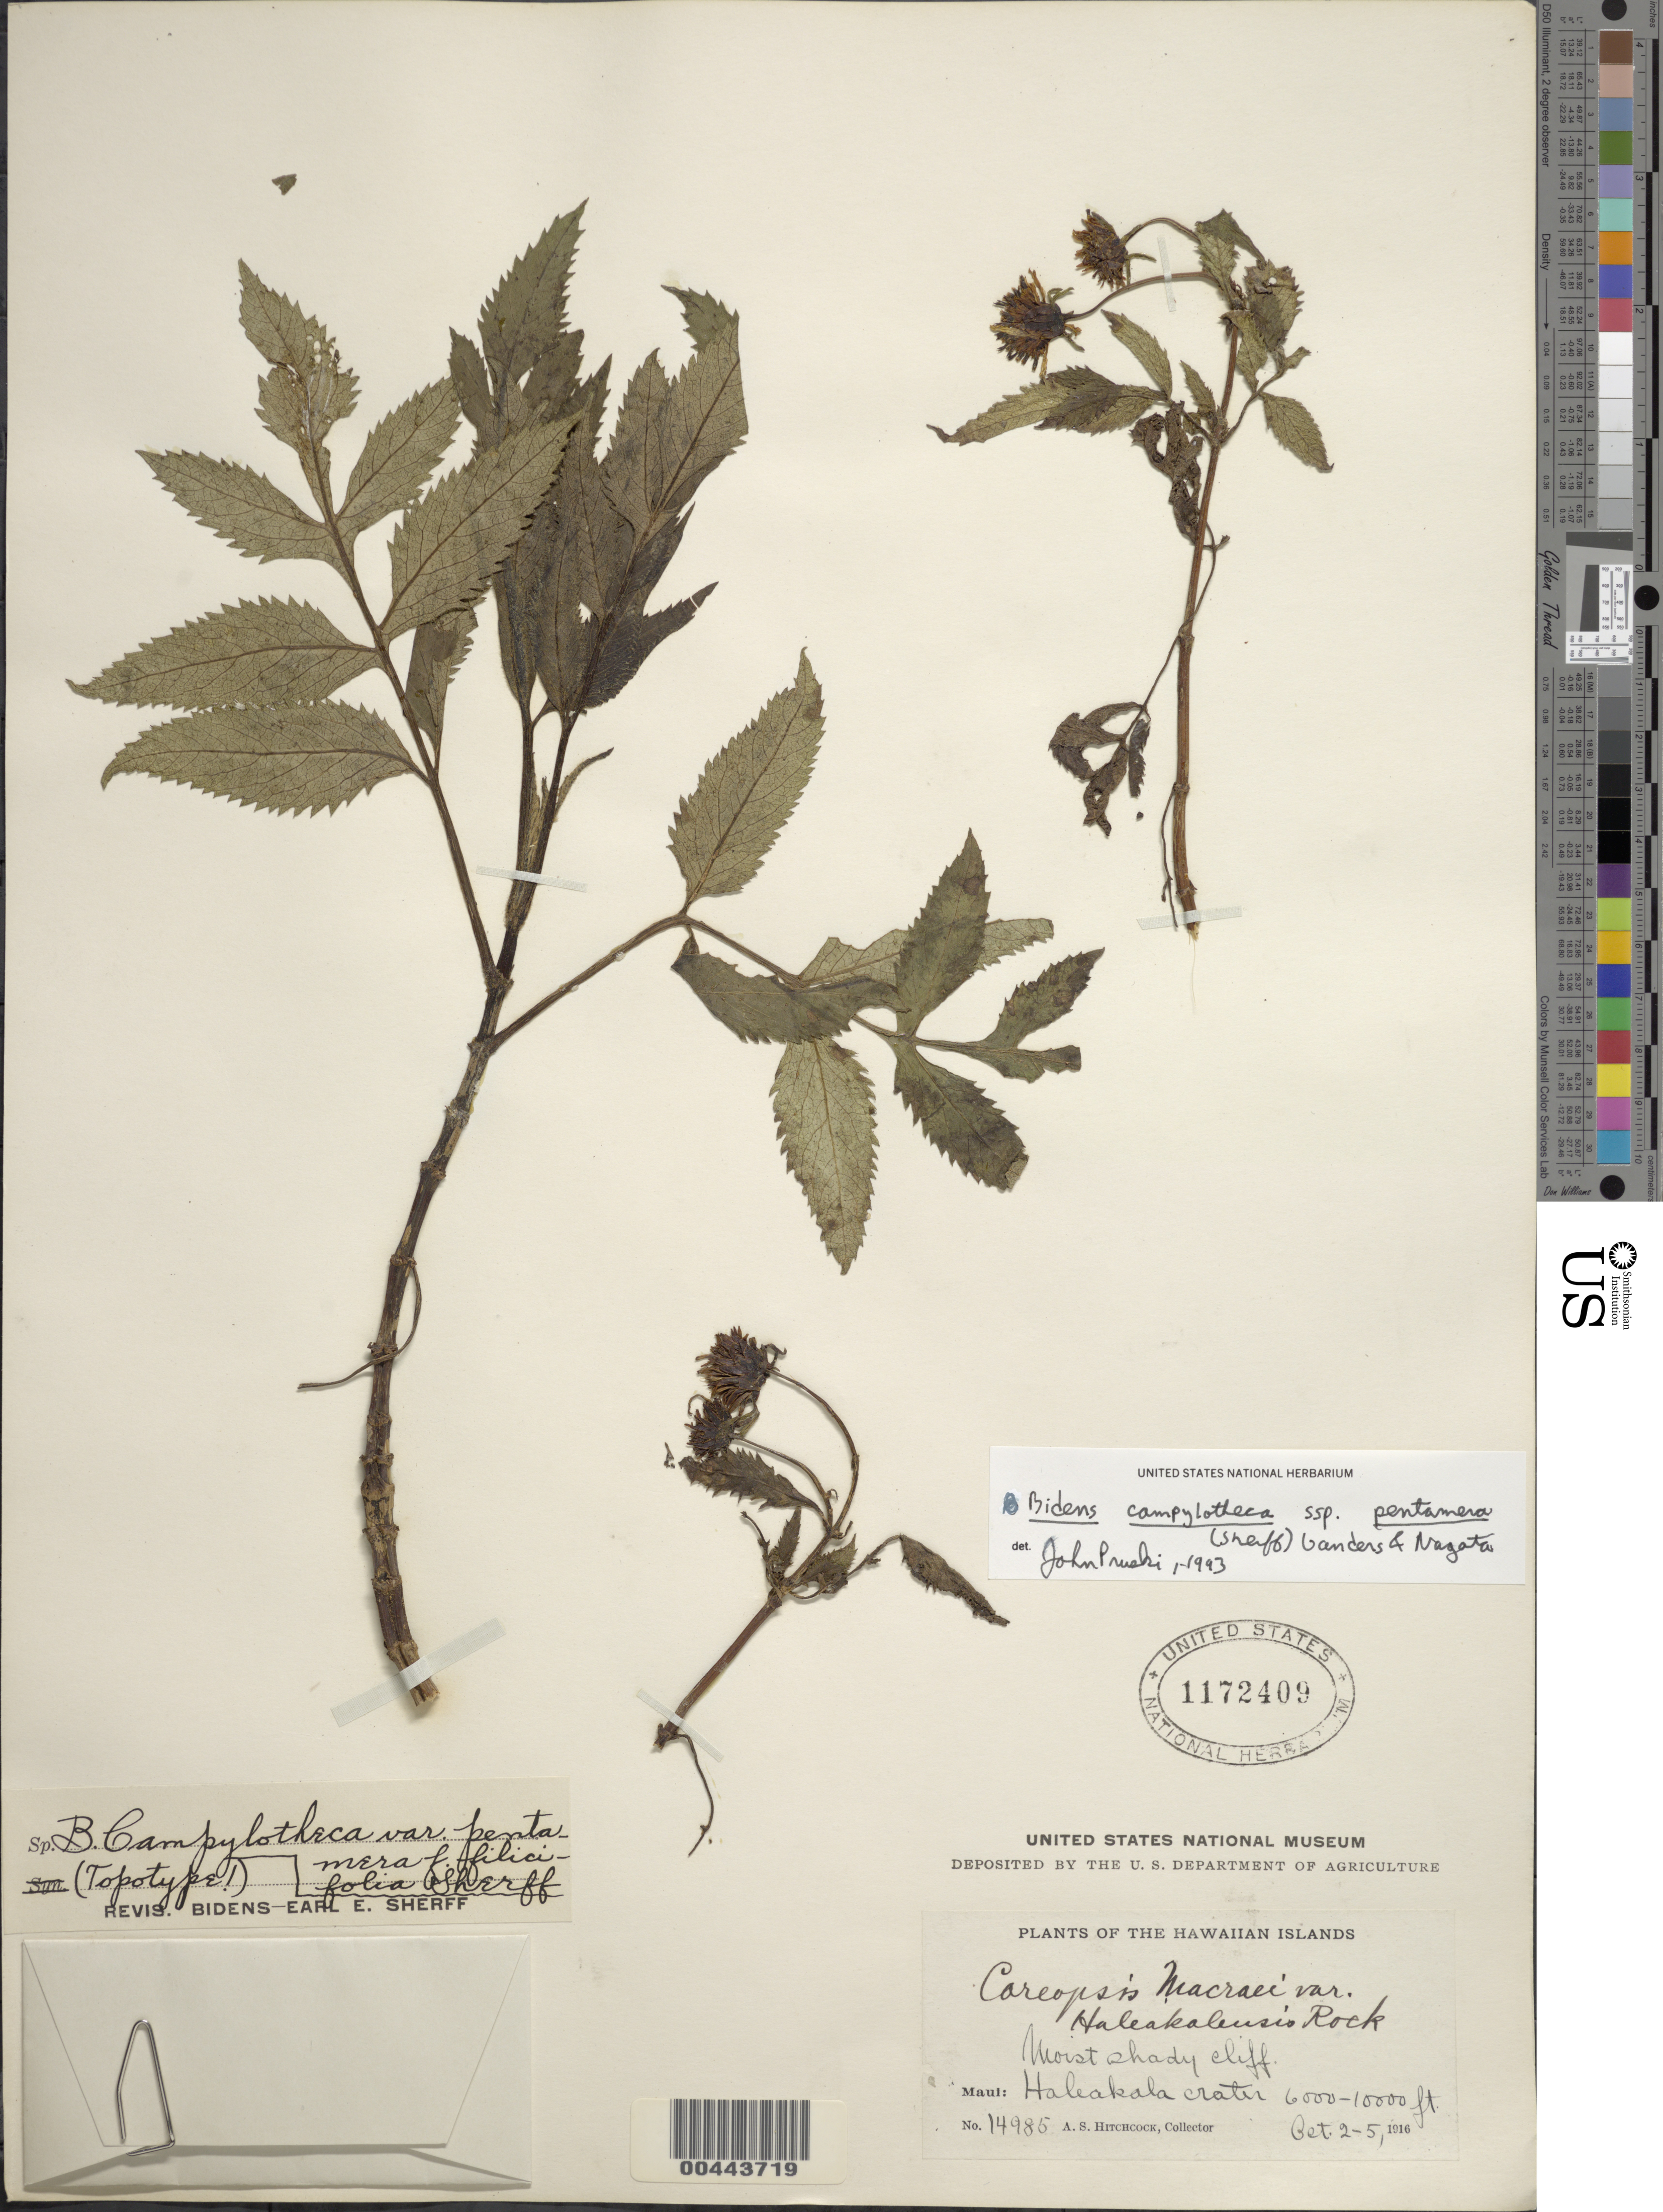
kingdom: Plantae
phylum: Tracheophyta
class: Magnoliopsida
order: Asterales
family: Asteraceae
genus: Bidens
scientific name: Bidens campylotheca subsp. pentamera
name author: (Sherff) Gauders & Nagata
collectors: A. S. Hitchcock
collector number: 14985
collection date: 1916-10-02/1916-10-05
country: United States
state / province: Hawaii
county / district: Maui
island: Maui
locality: Moist shady cliff, Haleakala crater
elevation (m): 1829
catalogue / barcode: US 1172409